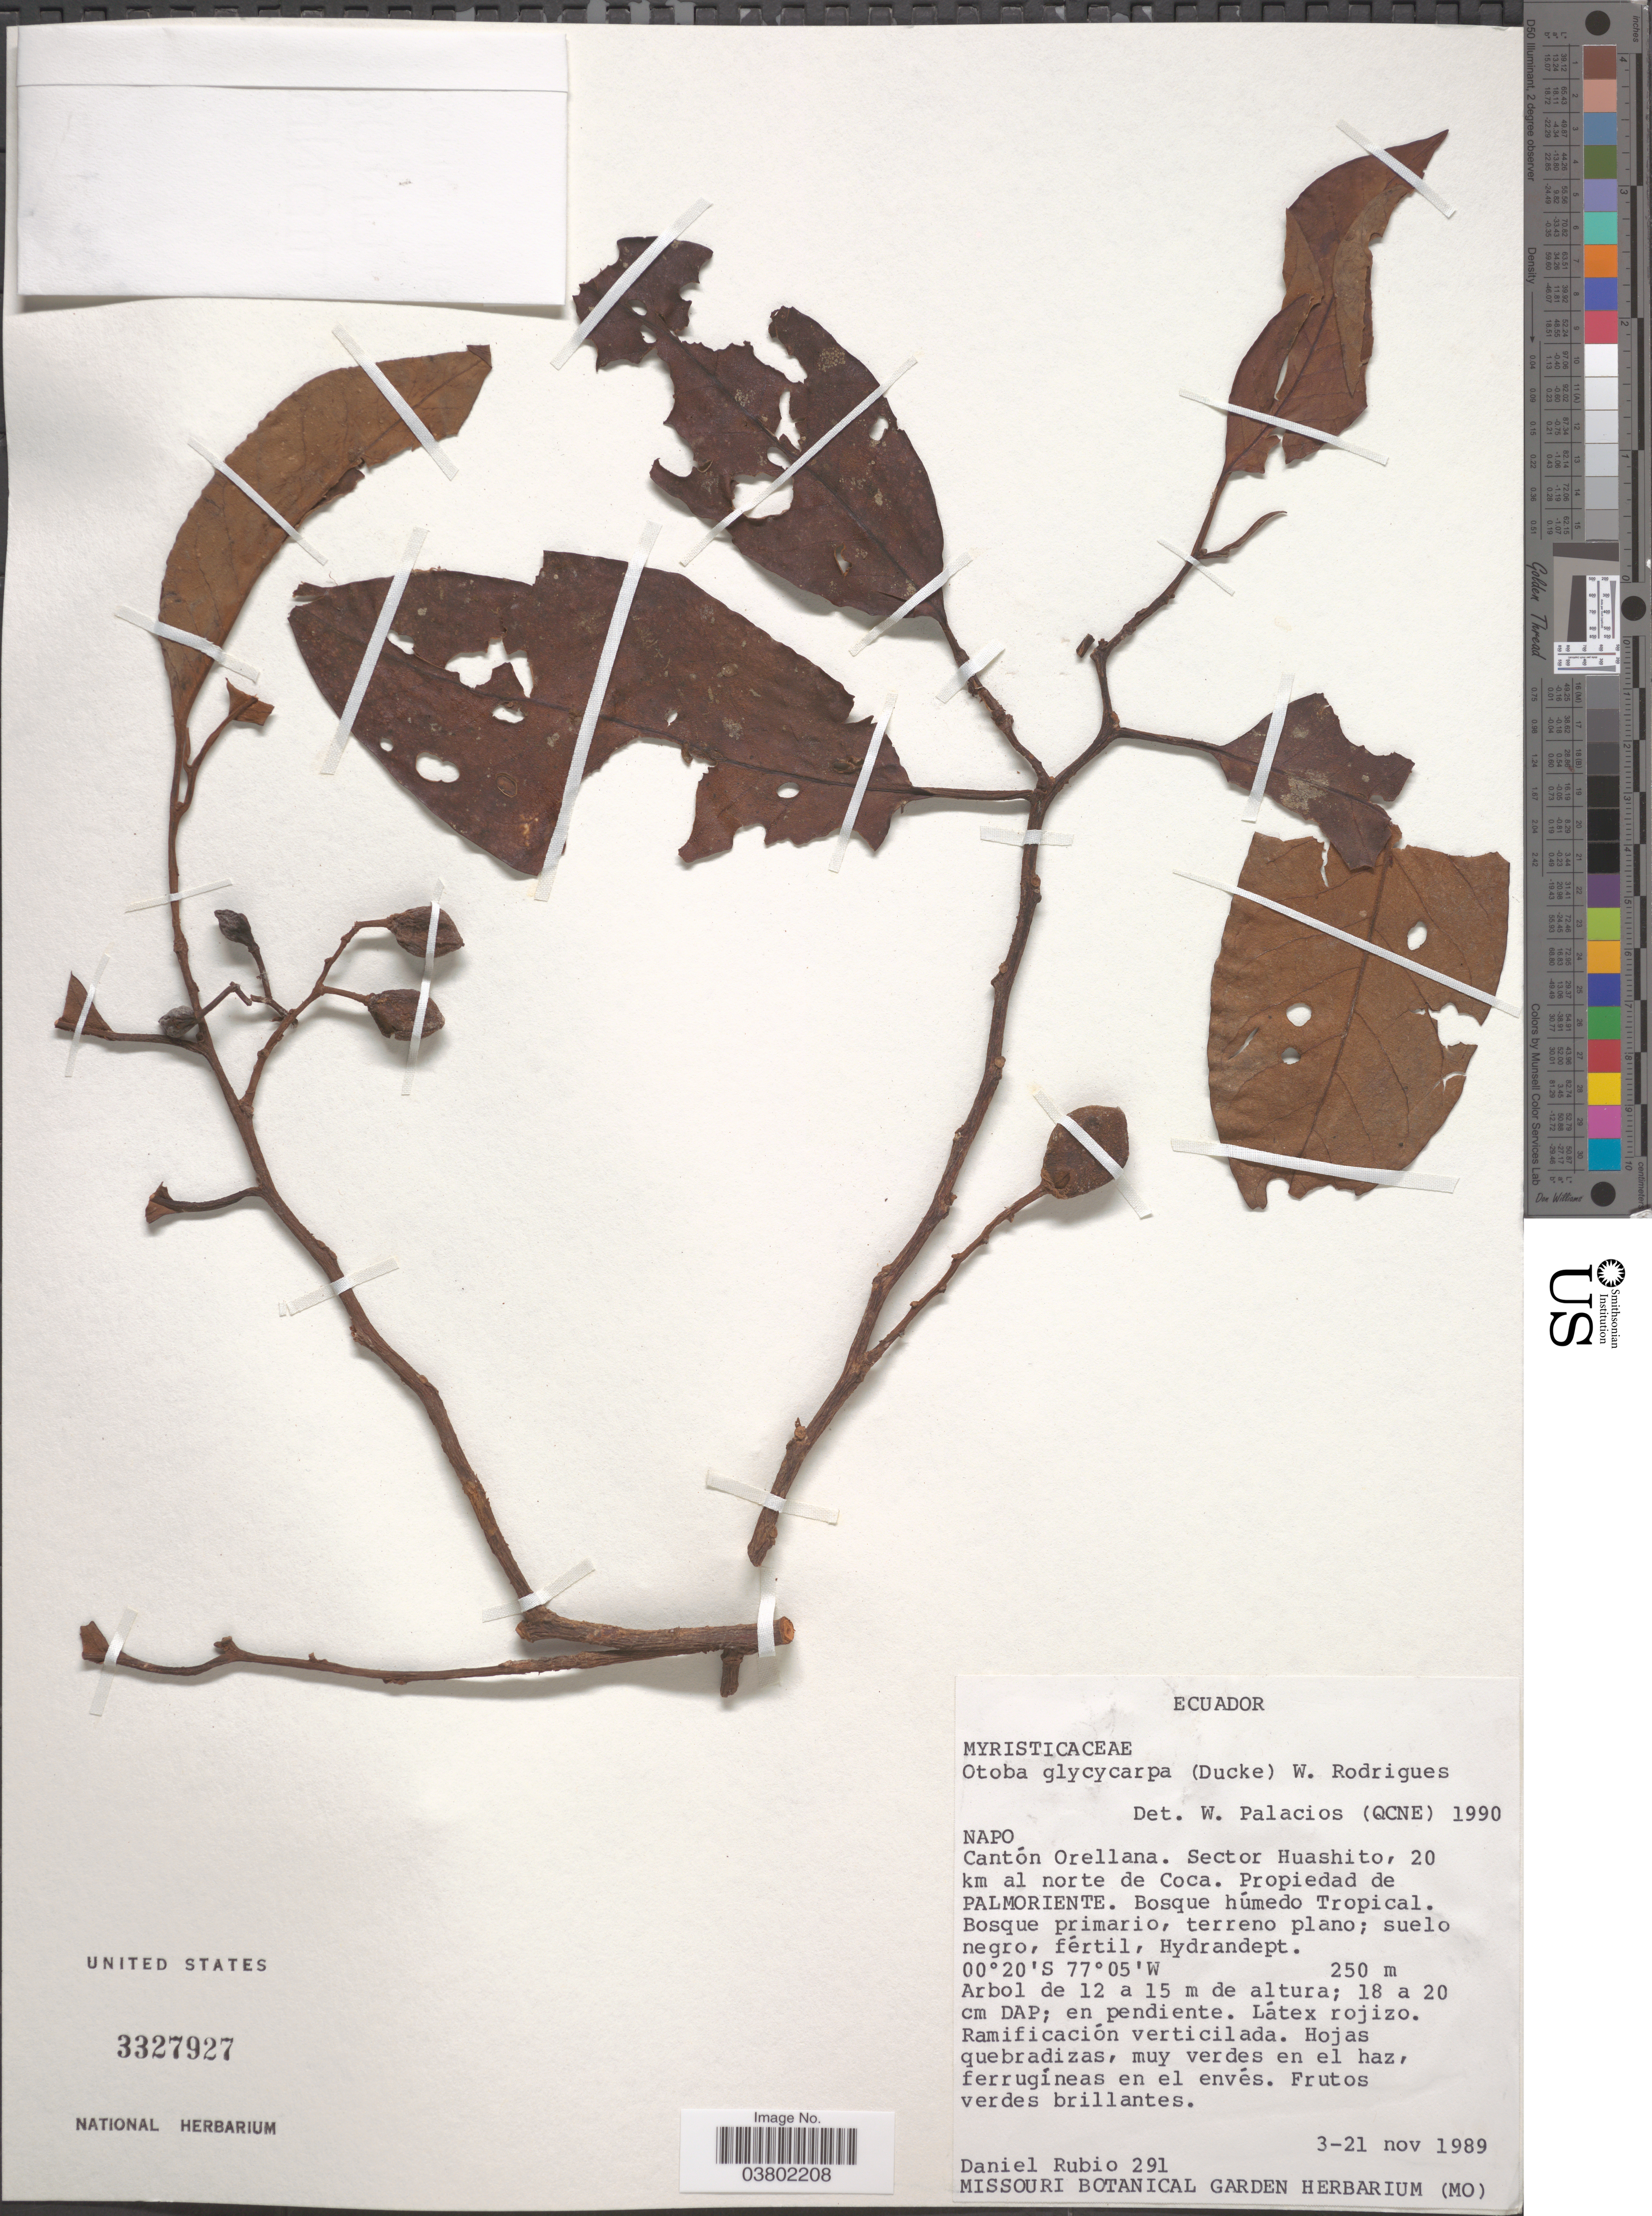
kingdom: Plantae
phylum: Tracheophyta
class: Magnoliopsida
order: Magnoliales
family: Myristicaceae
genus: Otoba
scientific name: Otoba glycycarpa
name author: (Ducke) W.A. Rodrigues & T.S. Jaram.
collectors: D. Rubio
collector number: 291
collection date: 1989-11-03/1989-11-21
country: Ecuador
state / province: Napo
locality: Cantón Orellana. Sector Huashito, 20 km al norte de Coca. Popiedad de Palmoriente Bosque húmedo Tropical.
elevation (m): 250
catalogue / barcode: US 3327927